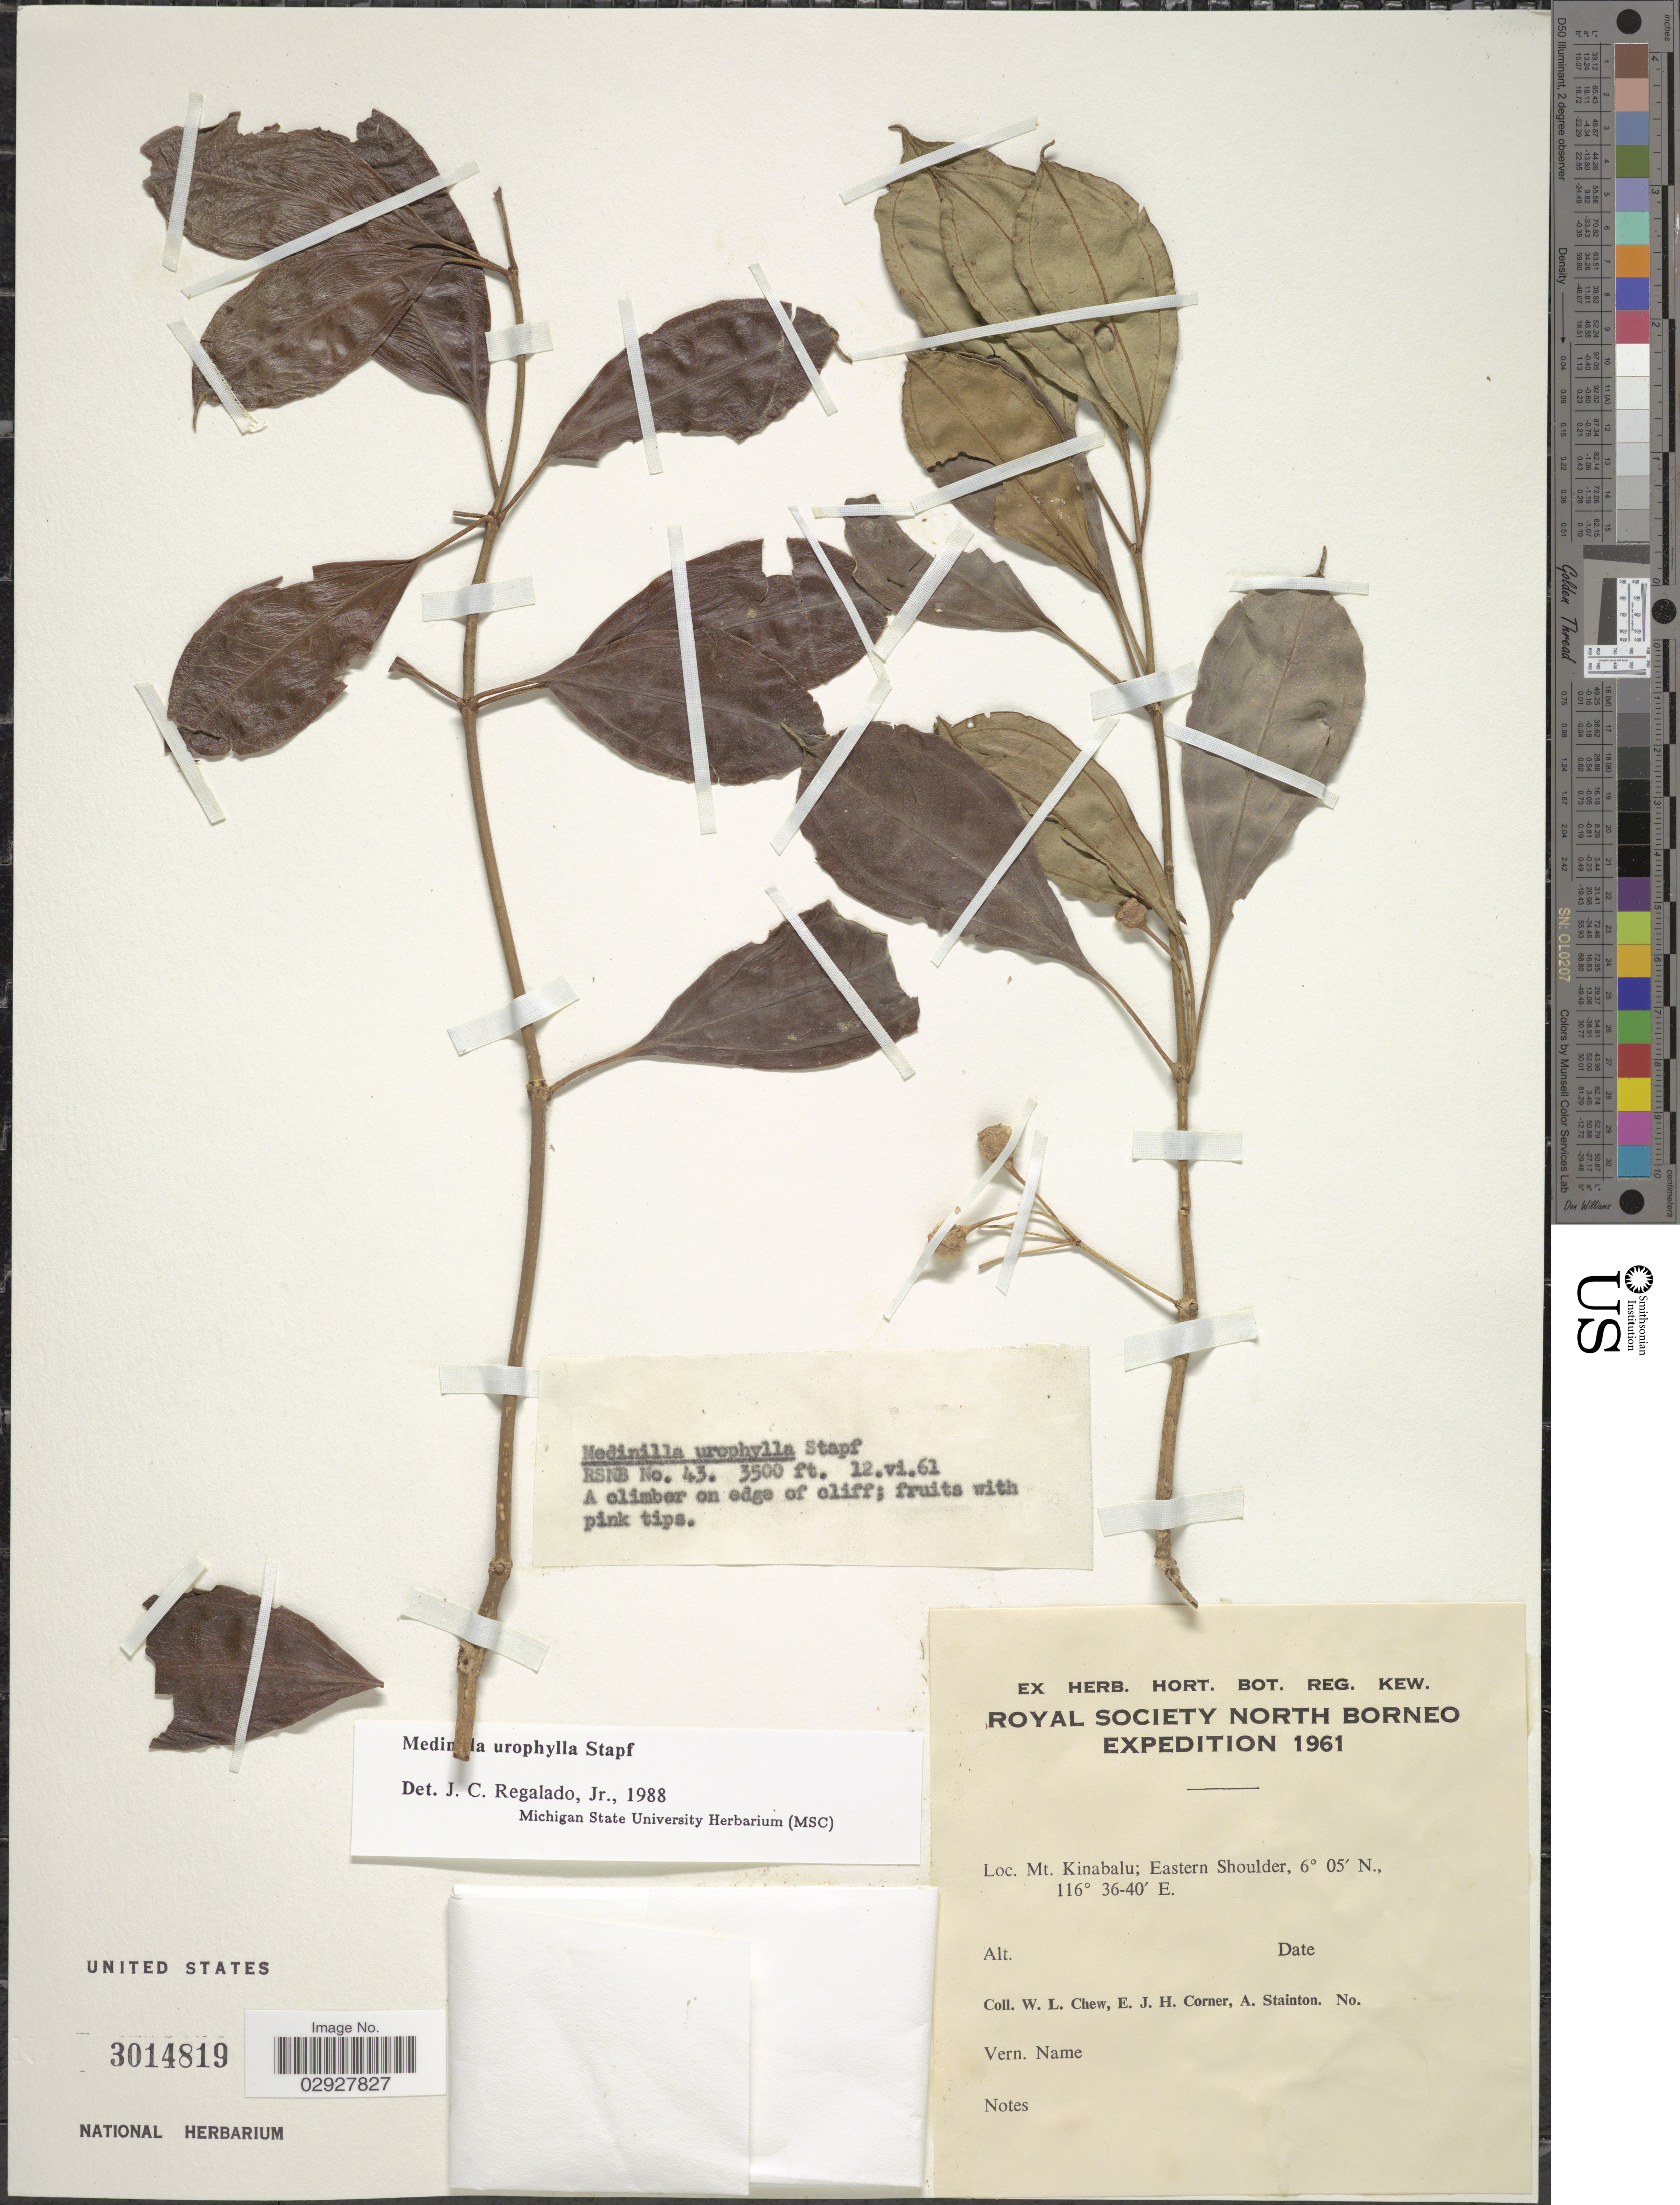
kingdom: Plantae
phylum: Tracheophyta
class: Magnoliopsida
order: Myrtales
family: Melastomataceae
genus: Medinilla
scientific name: Medinilla urophylla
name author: Stapf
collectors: W. Chew, E. Corner & A. Stainton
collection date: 1961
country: Malaysia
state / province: Sabah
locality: Mt. Kinabaku; Eastern Shoulder.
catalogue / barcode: US 3014819